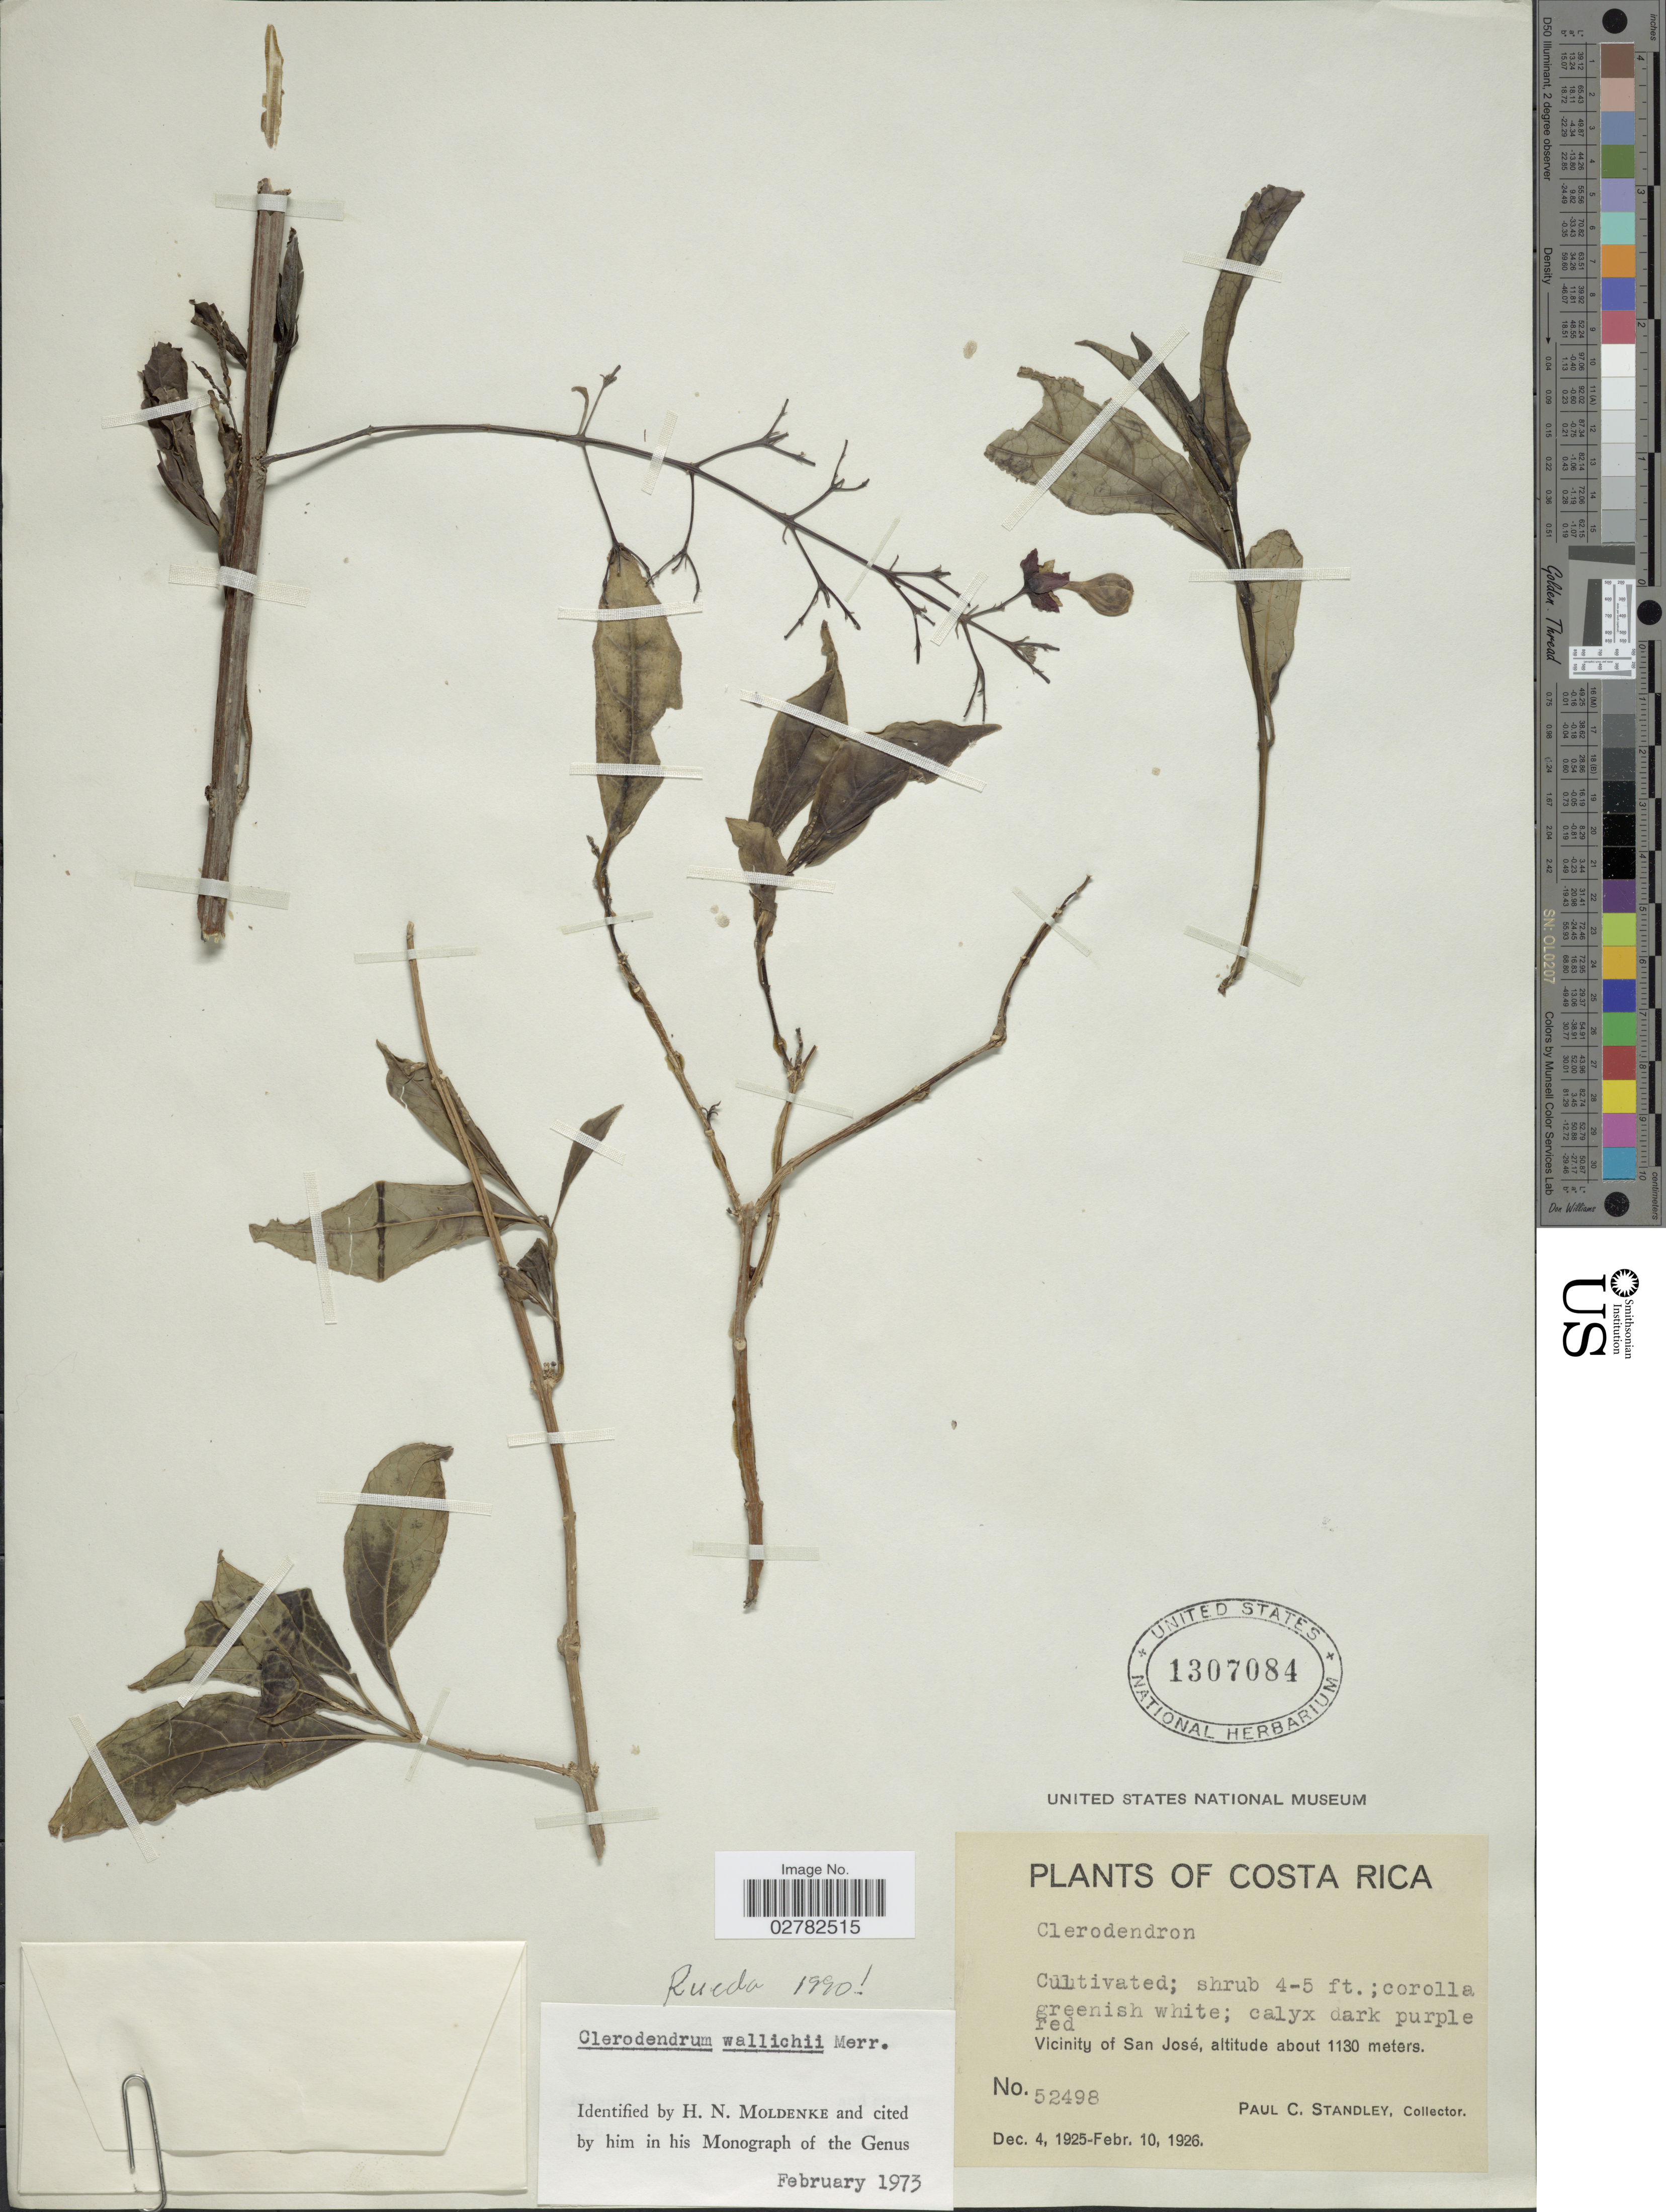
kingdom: Plantae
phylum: Tracheophyta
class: Magnoliopsida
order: Lamiales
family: Lamiaceae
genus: Clerodendrum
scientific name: Clerodendrum wallichii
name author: Merr.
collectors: P. C. Standley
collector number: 52498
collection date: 1925-12-04/1926-02-10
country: Costa Rica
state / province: San José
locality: Vicinity of San José.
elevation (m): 1130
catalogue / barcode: US 1307084